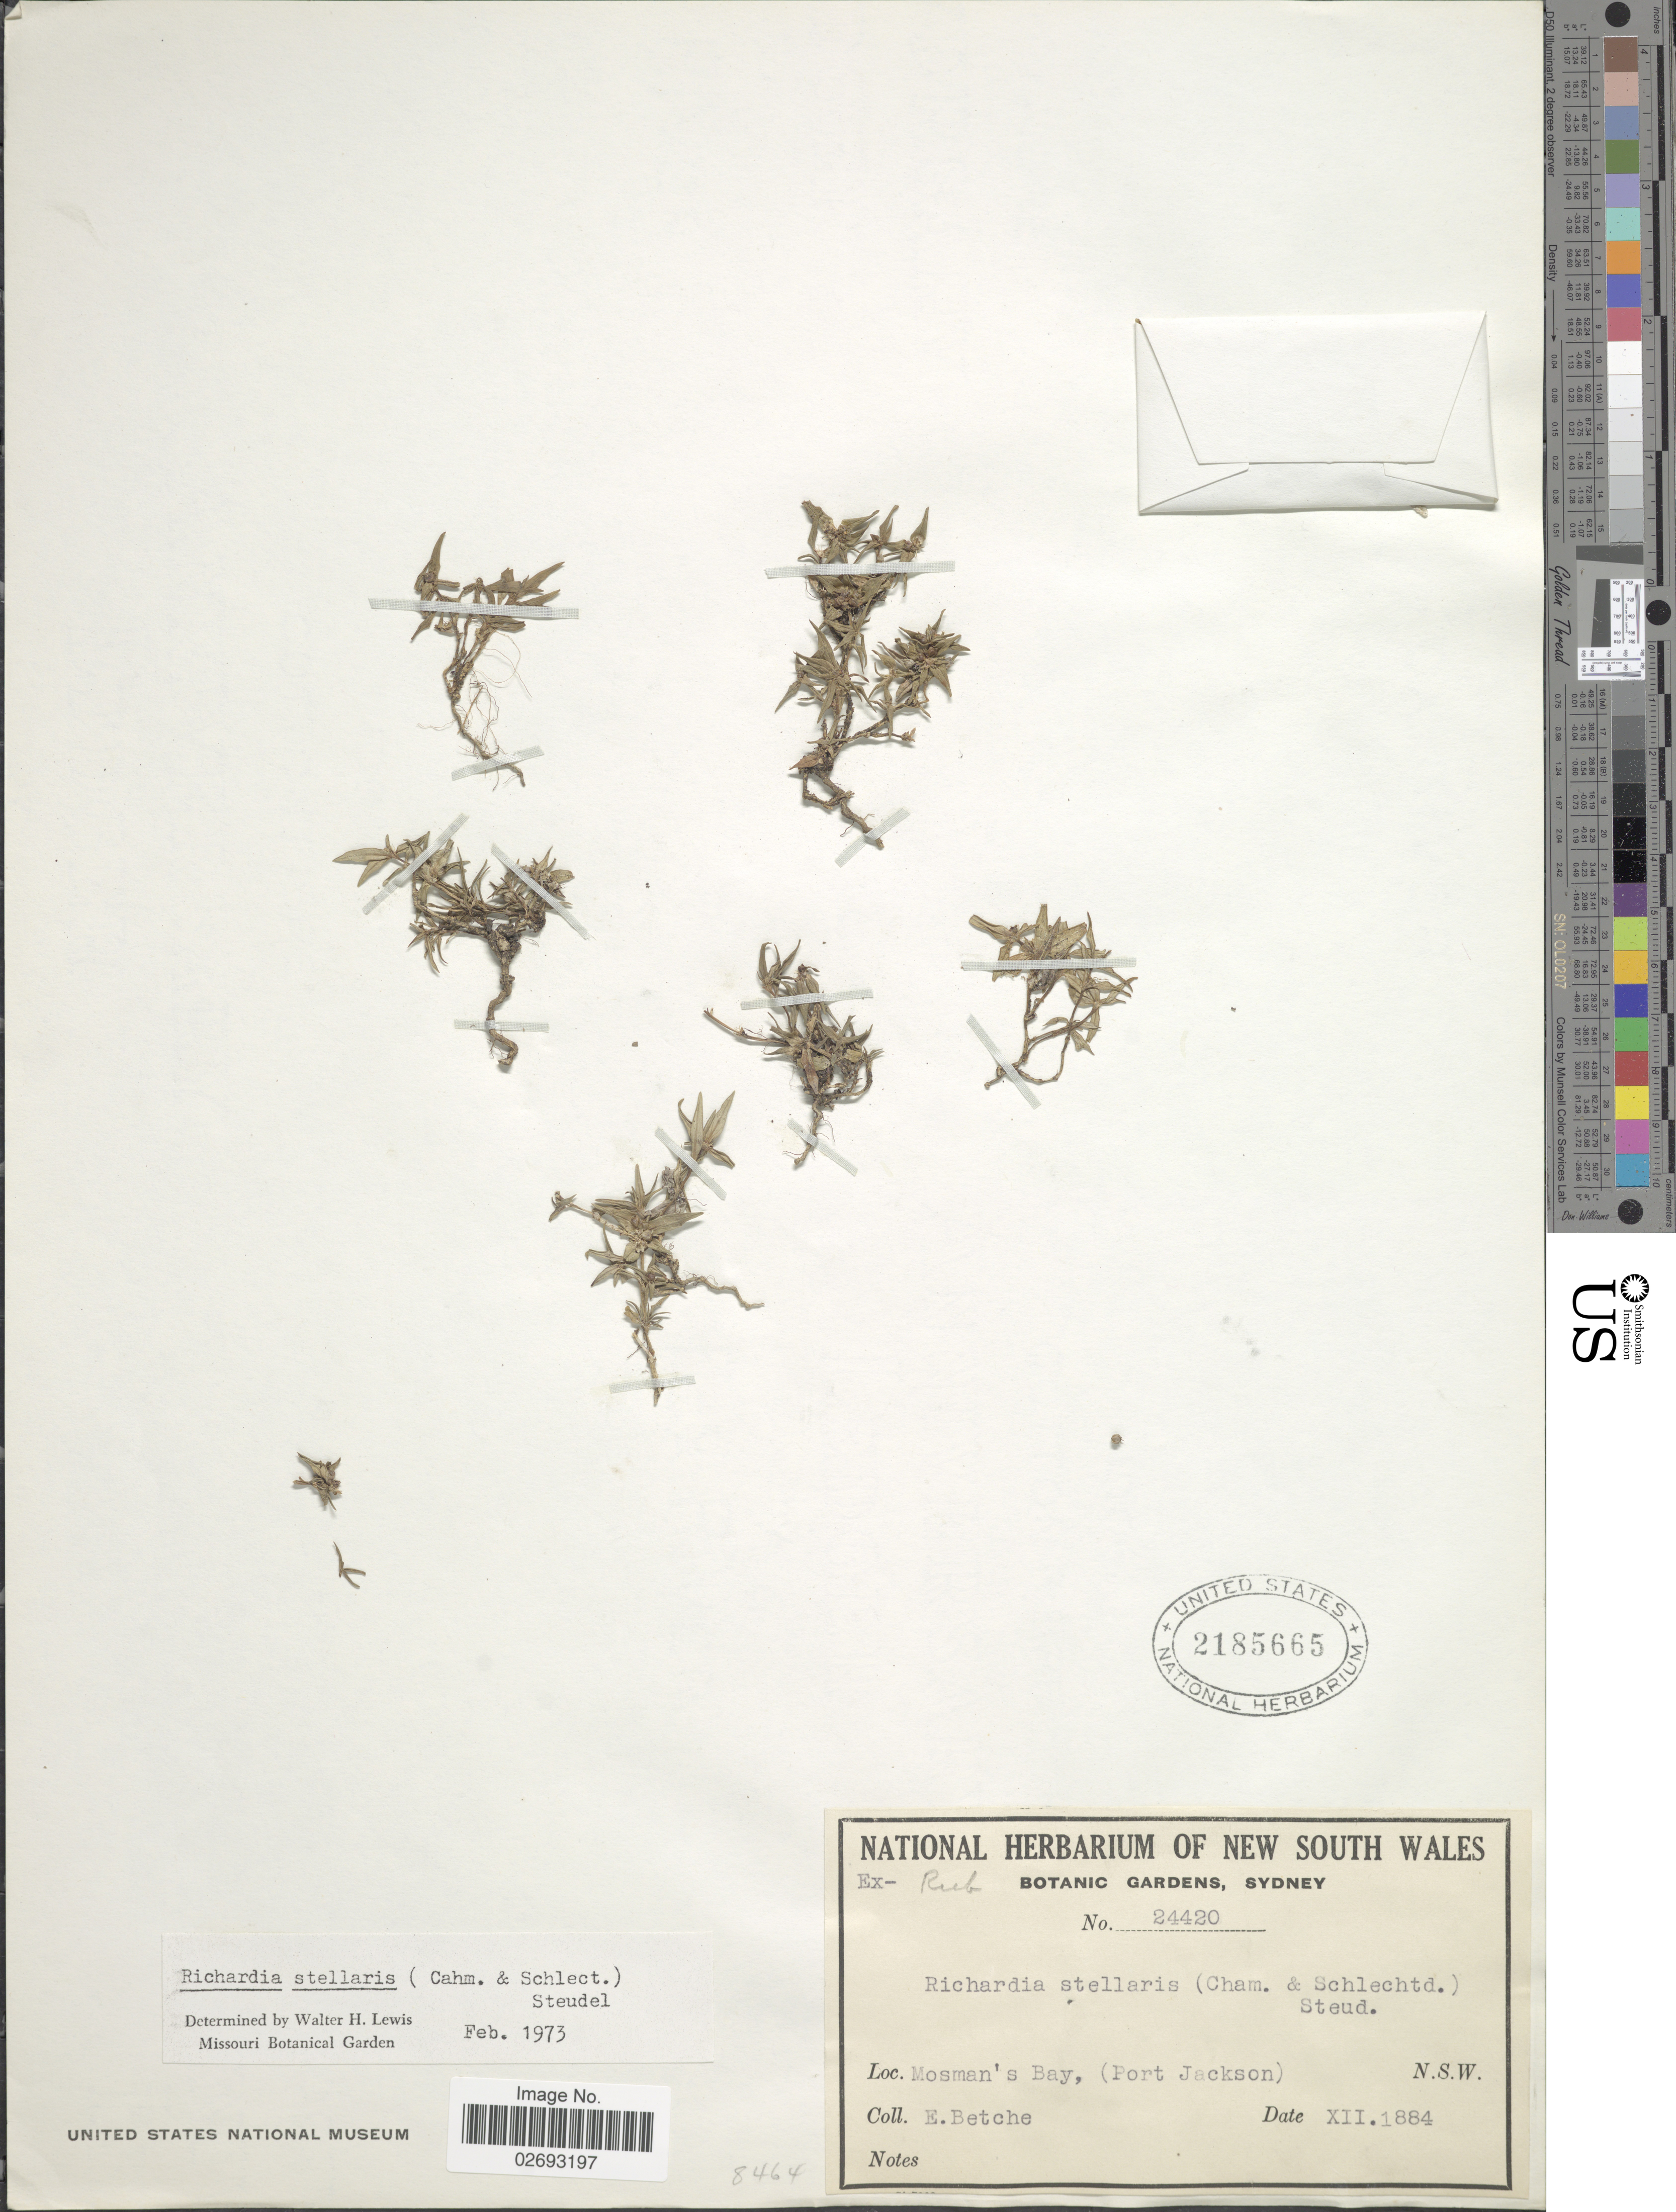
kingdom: Plantae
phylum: Tracheophyta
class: Magnoliopsida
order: Gentianales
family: Rubiaceae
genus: Richardia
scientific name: Richardia stellaris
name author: (Cham. & Schltdl.) Steud.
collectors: E. Betche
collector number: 24420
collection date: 1884-12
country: Australia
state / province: New South Wales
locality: Mosman's Bay, (Port Jackson) N.S.W.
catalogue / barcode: US 2185665